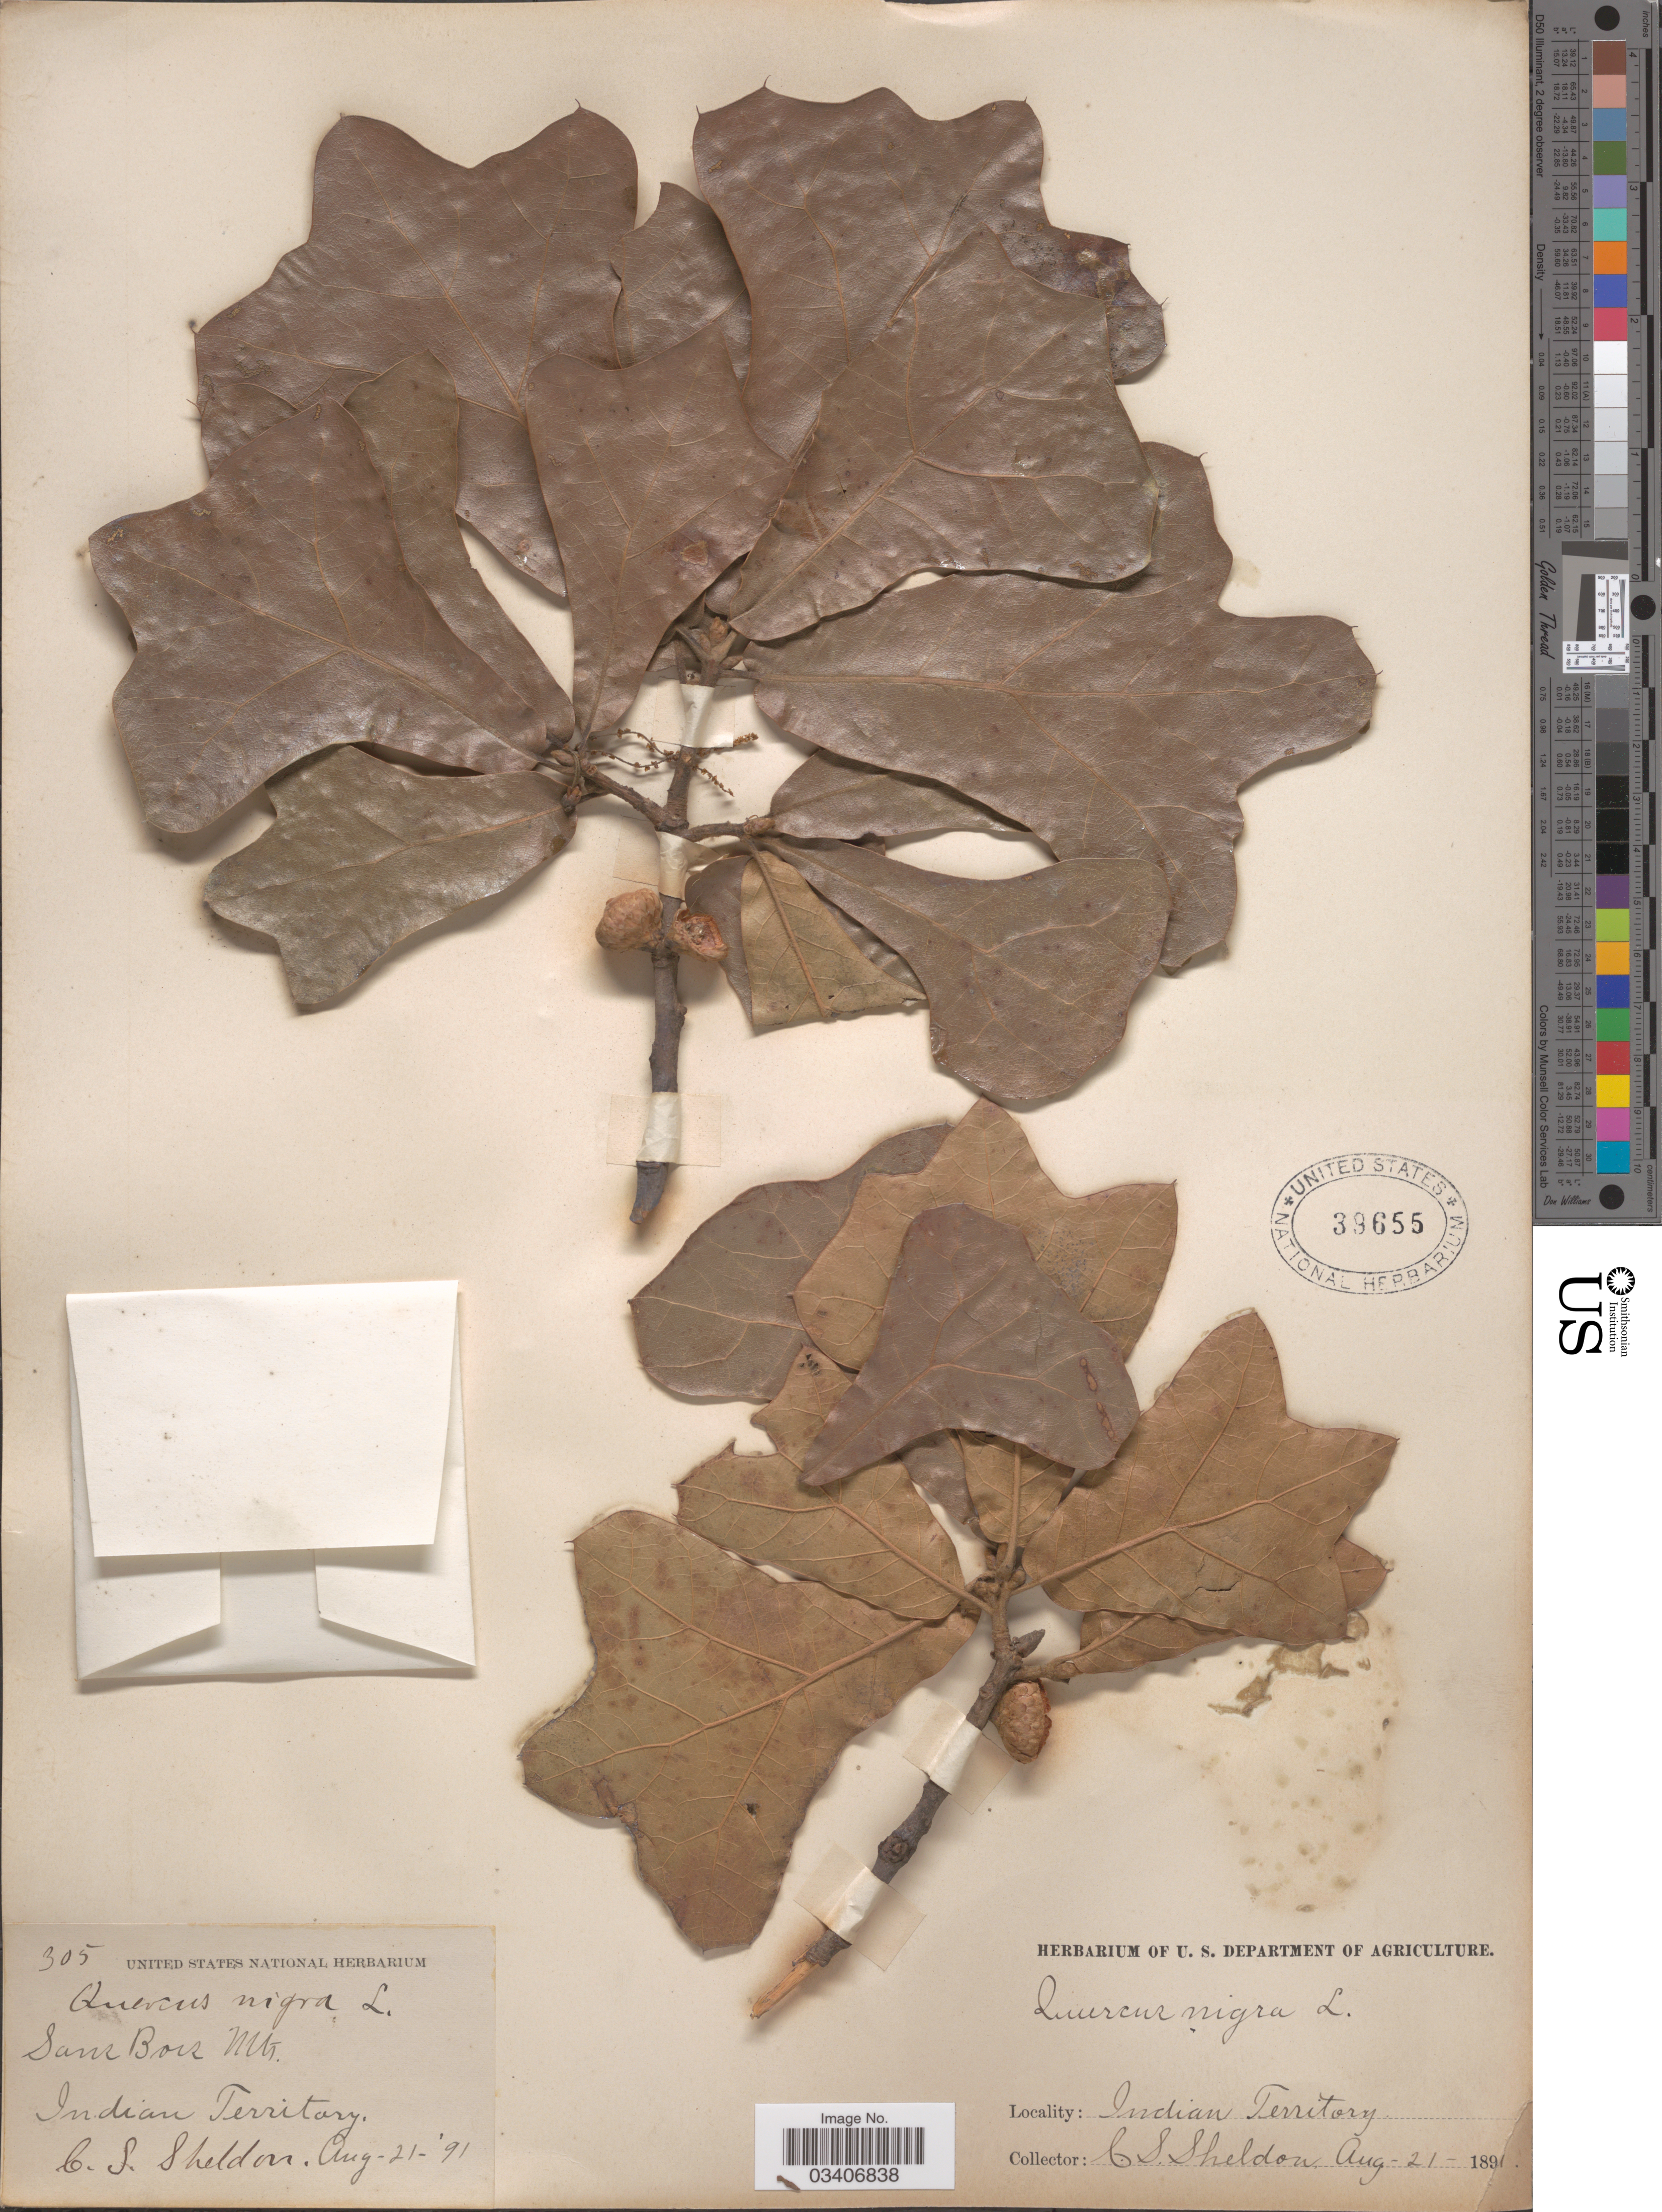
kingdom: Plantae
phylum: Tracheophyta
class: Magnoliopsida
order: Fagales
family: Fagaceae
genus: Quercus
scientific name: Quercus marilandica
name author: (L.) Münchh.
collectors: C. S. Sheldon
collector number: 305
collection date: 1891-08-21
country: United States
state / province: Oklahoma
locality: Sans Bois Mts. Indian Territory.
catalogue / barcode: US 39655